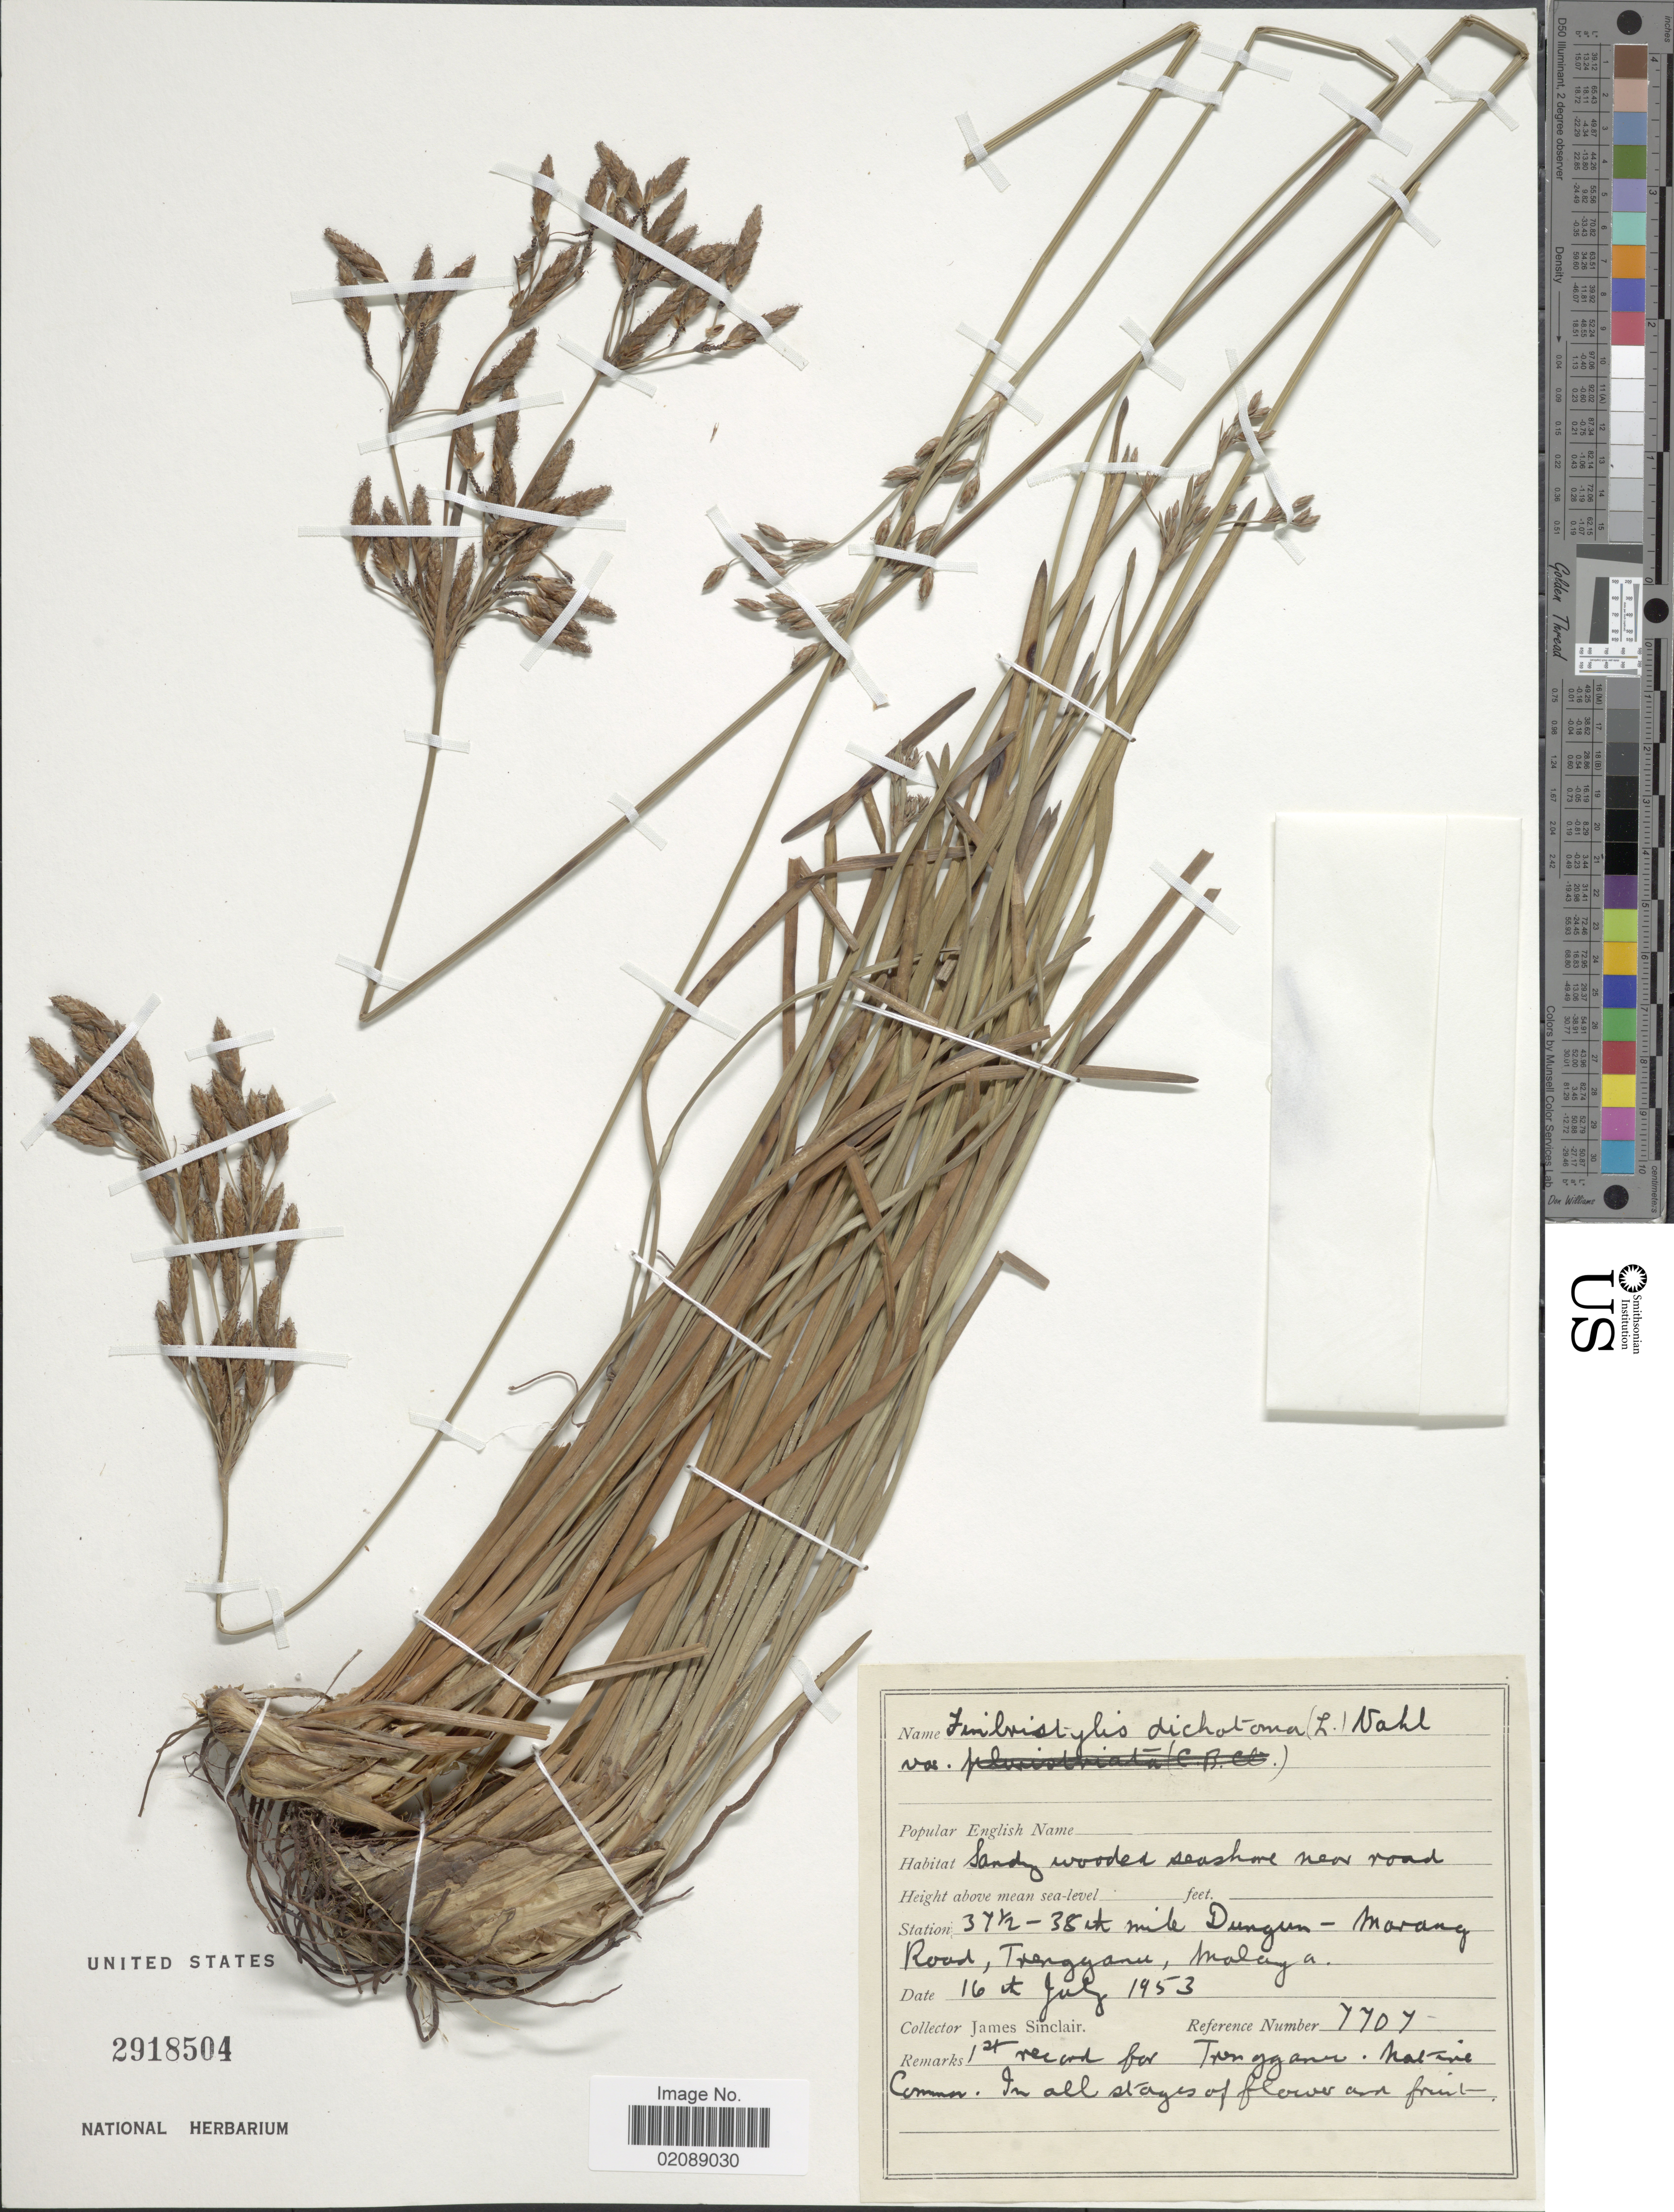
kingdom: Plantae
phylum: Tracheophyta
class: Liliopsida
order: Poales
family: Cyperaceae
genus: Fimbristylis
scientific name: Fimbristylis dichotoma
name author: (L.) Vahl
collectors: J. Sinclair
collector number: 7707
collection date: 1953-07-16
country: Malaysia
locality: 37½--38 th mile Dungun-Morong Road, Trengganu, Malaya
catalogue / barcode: US 2918504